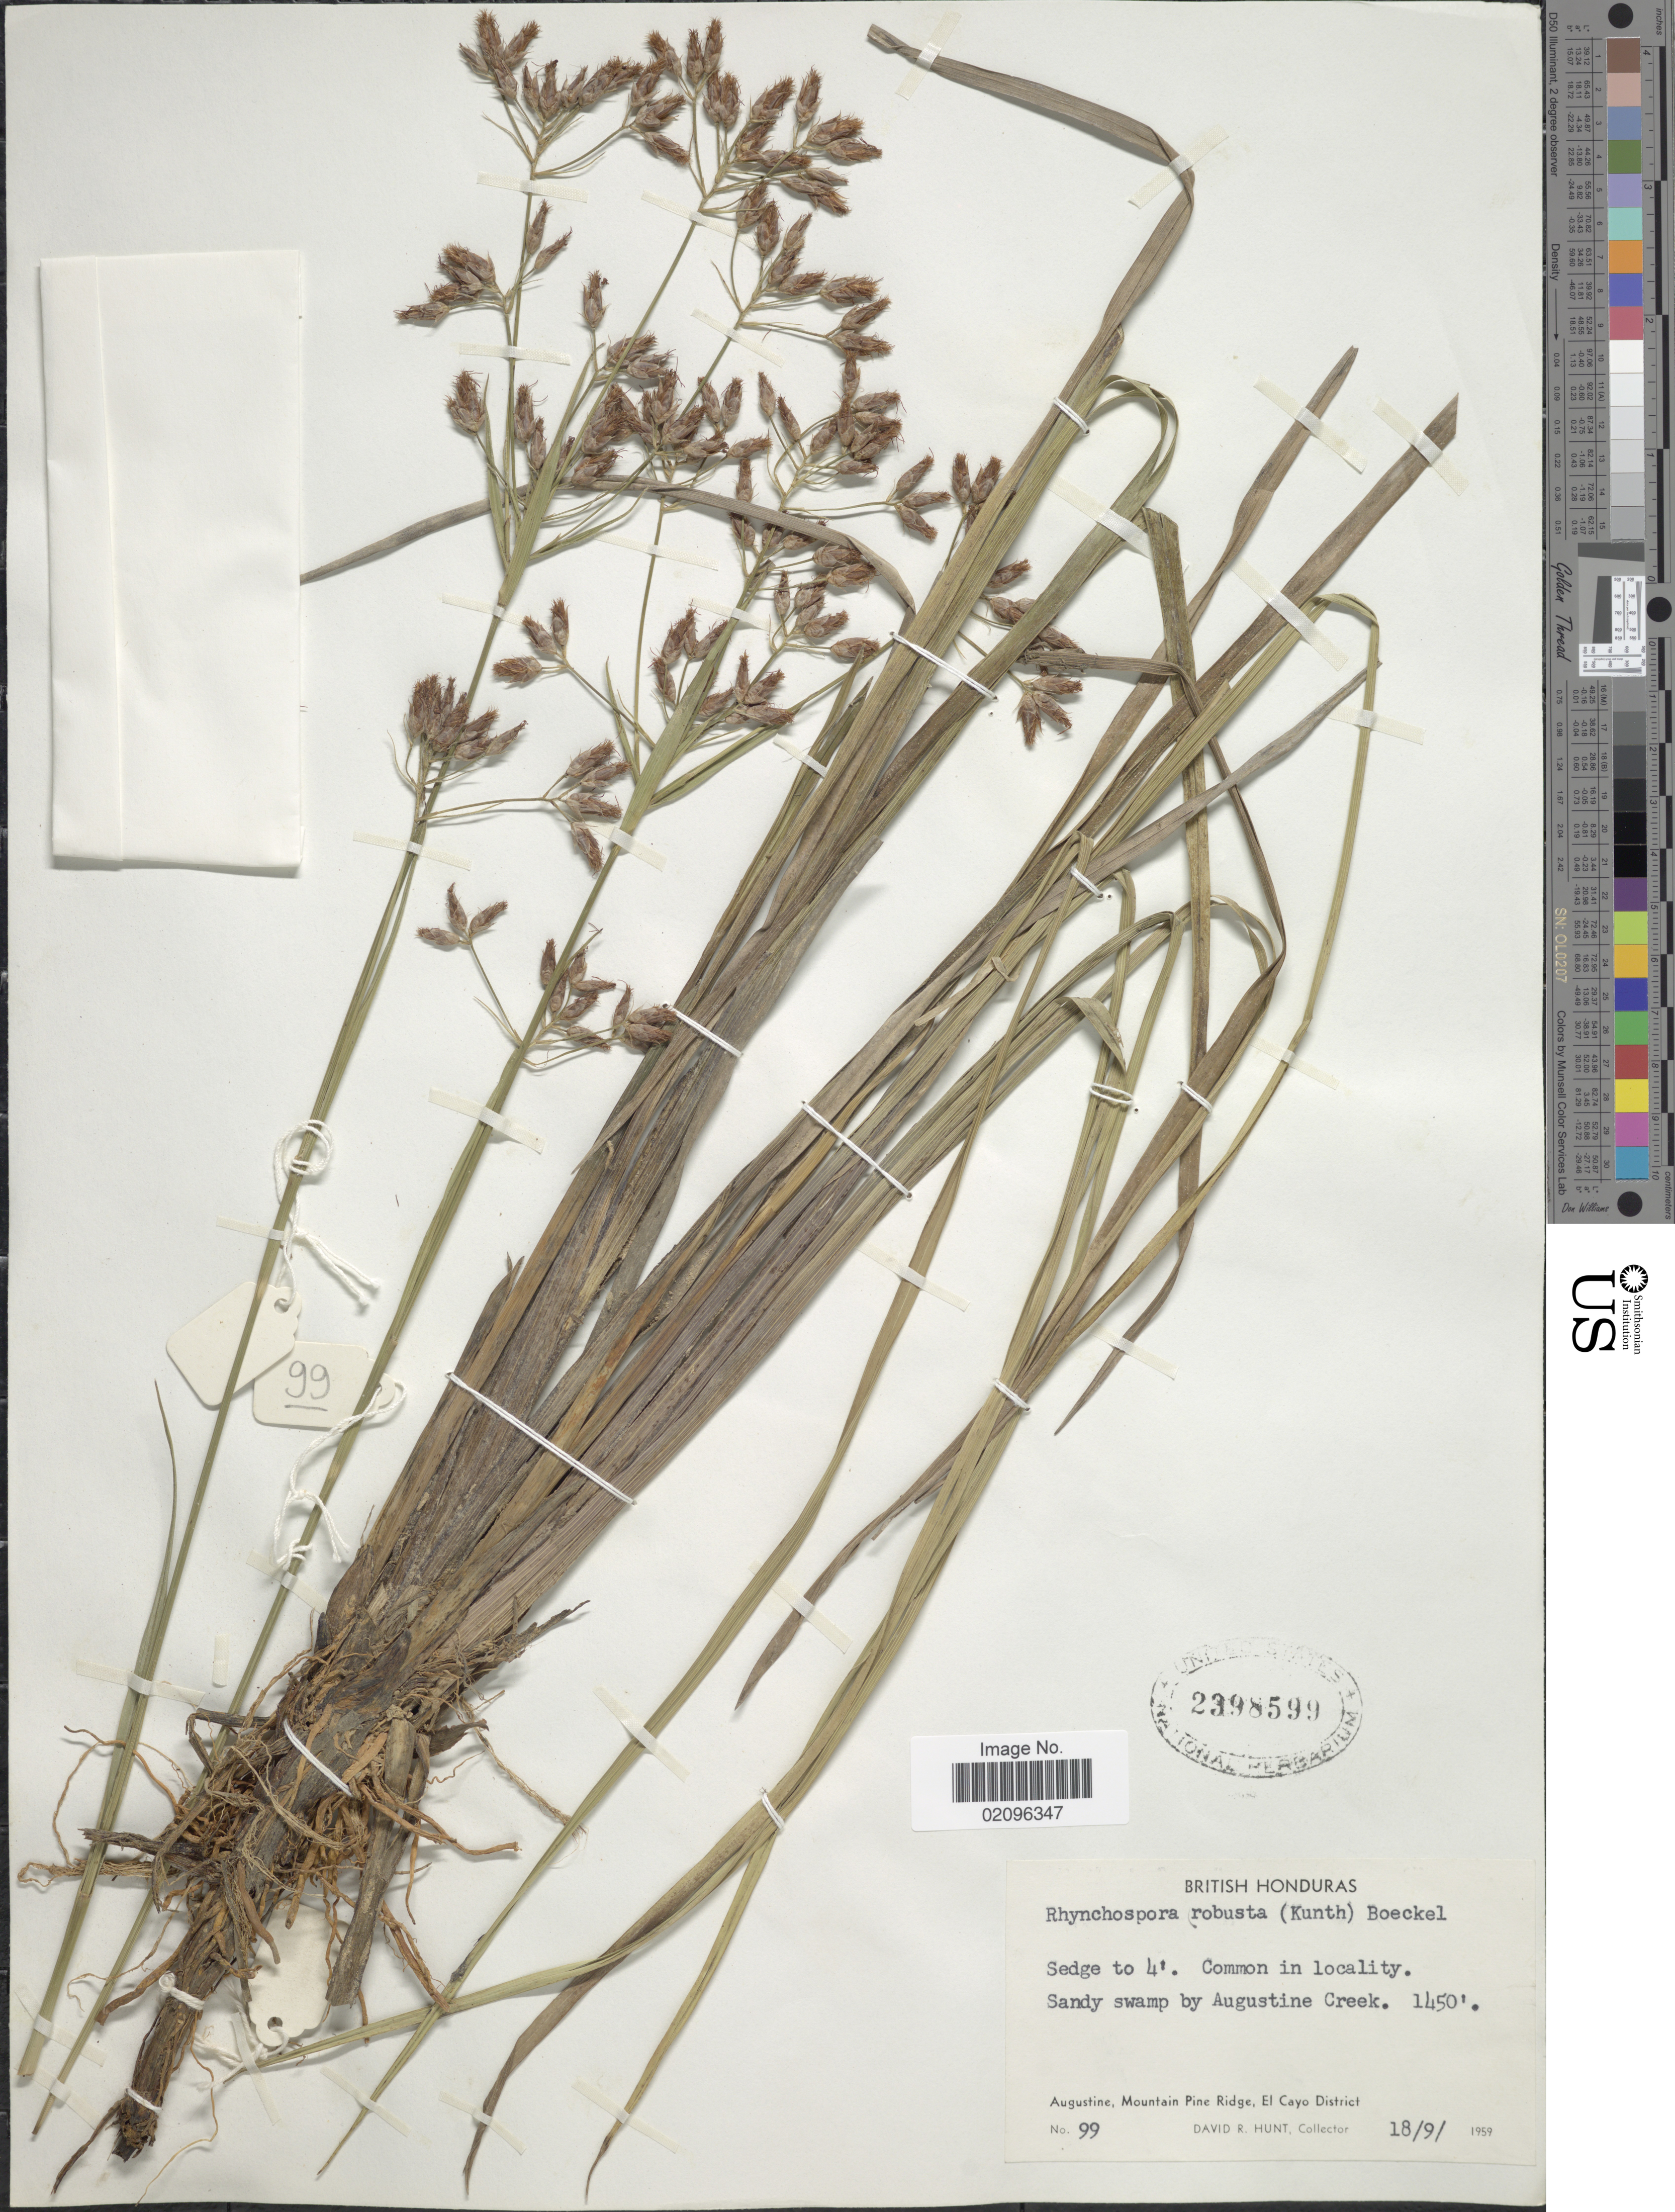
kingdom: Plantae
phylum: Tracheophyta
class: Liliopsida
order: Poales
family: Cyperaceae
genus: Rhynchospora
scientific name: Rhynchospora robusta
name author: (Kunth) Boeckeler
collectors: D. R. Hunt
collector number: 99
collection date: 1959-09-18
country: Belize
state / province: Cayo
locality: British Honduras. Augustine, Mountain Pine Ridge, El Cayo District,.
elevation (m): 442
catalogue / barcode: US 2398599